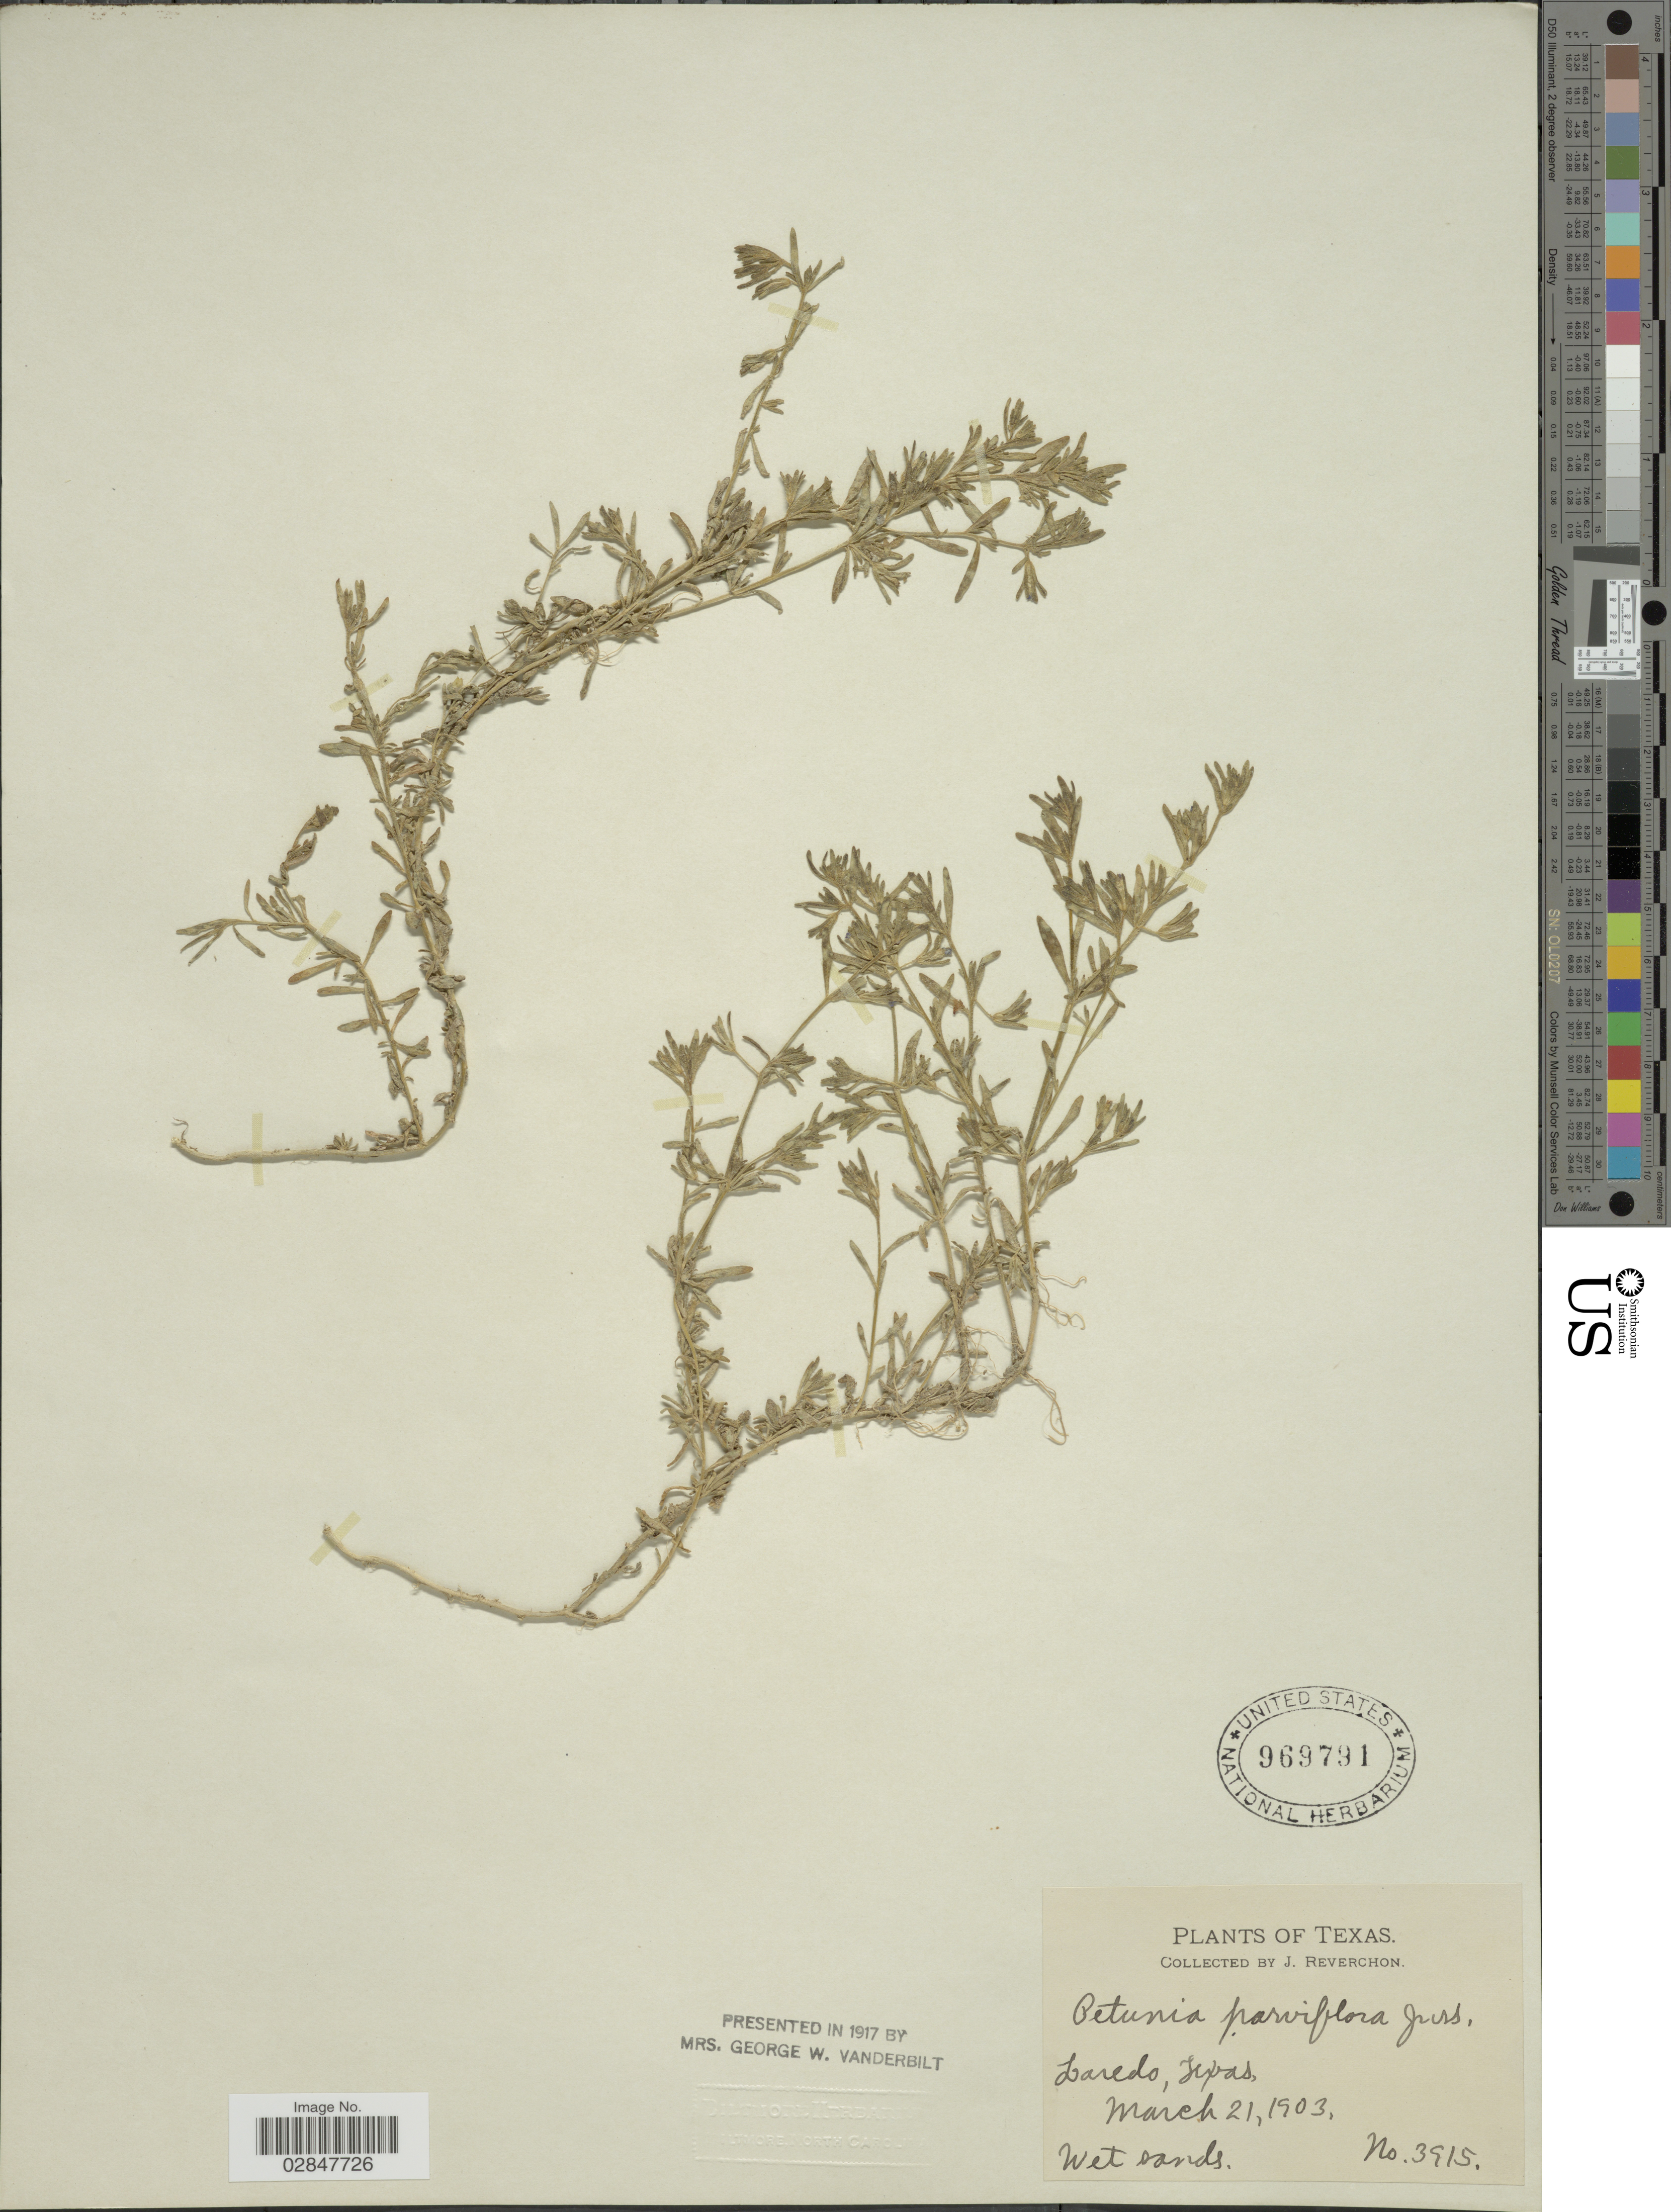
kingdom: Plantae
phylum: Tracheophyta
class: Magnoliopsida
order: Solanales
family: Solanaceae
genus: Petunia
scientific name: Petunia parviflora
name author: Juss.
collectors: J. Reverchon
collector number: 3915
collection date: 1903-03-21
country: United States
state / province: Texas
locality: Laredo.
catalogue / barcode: US 969791